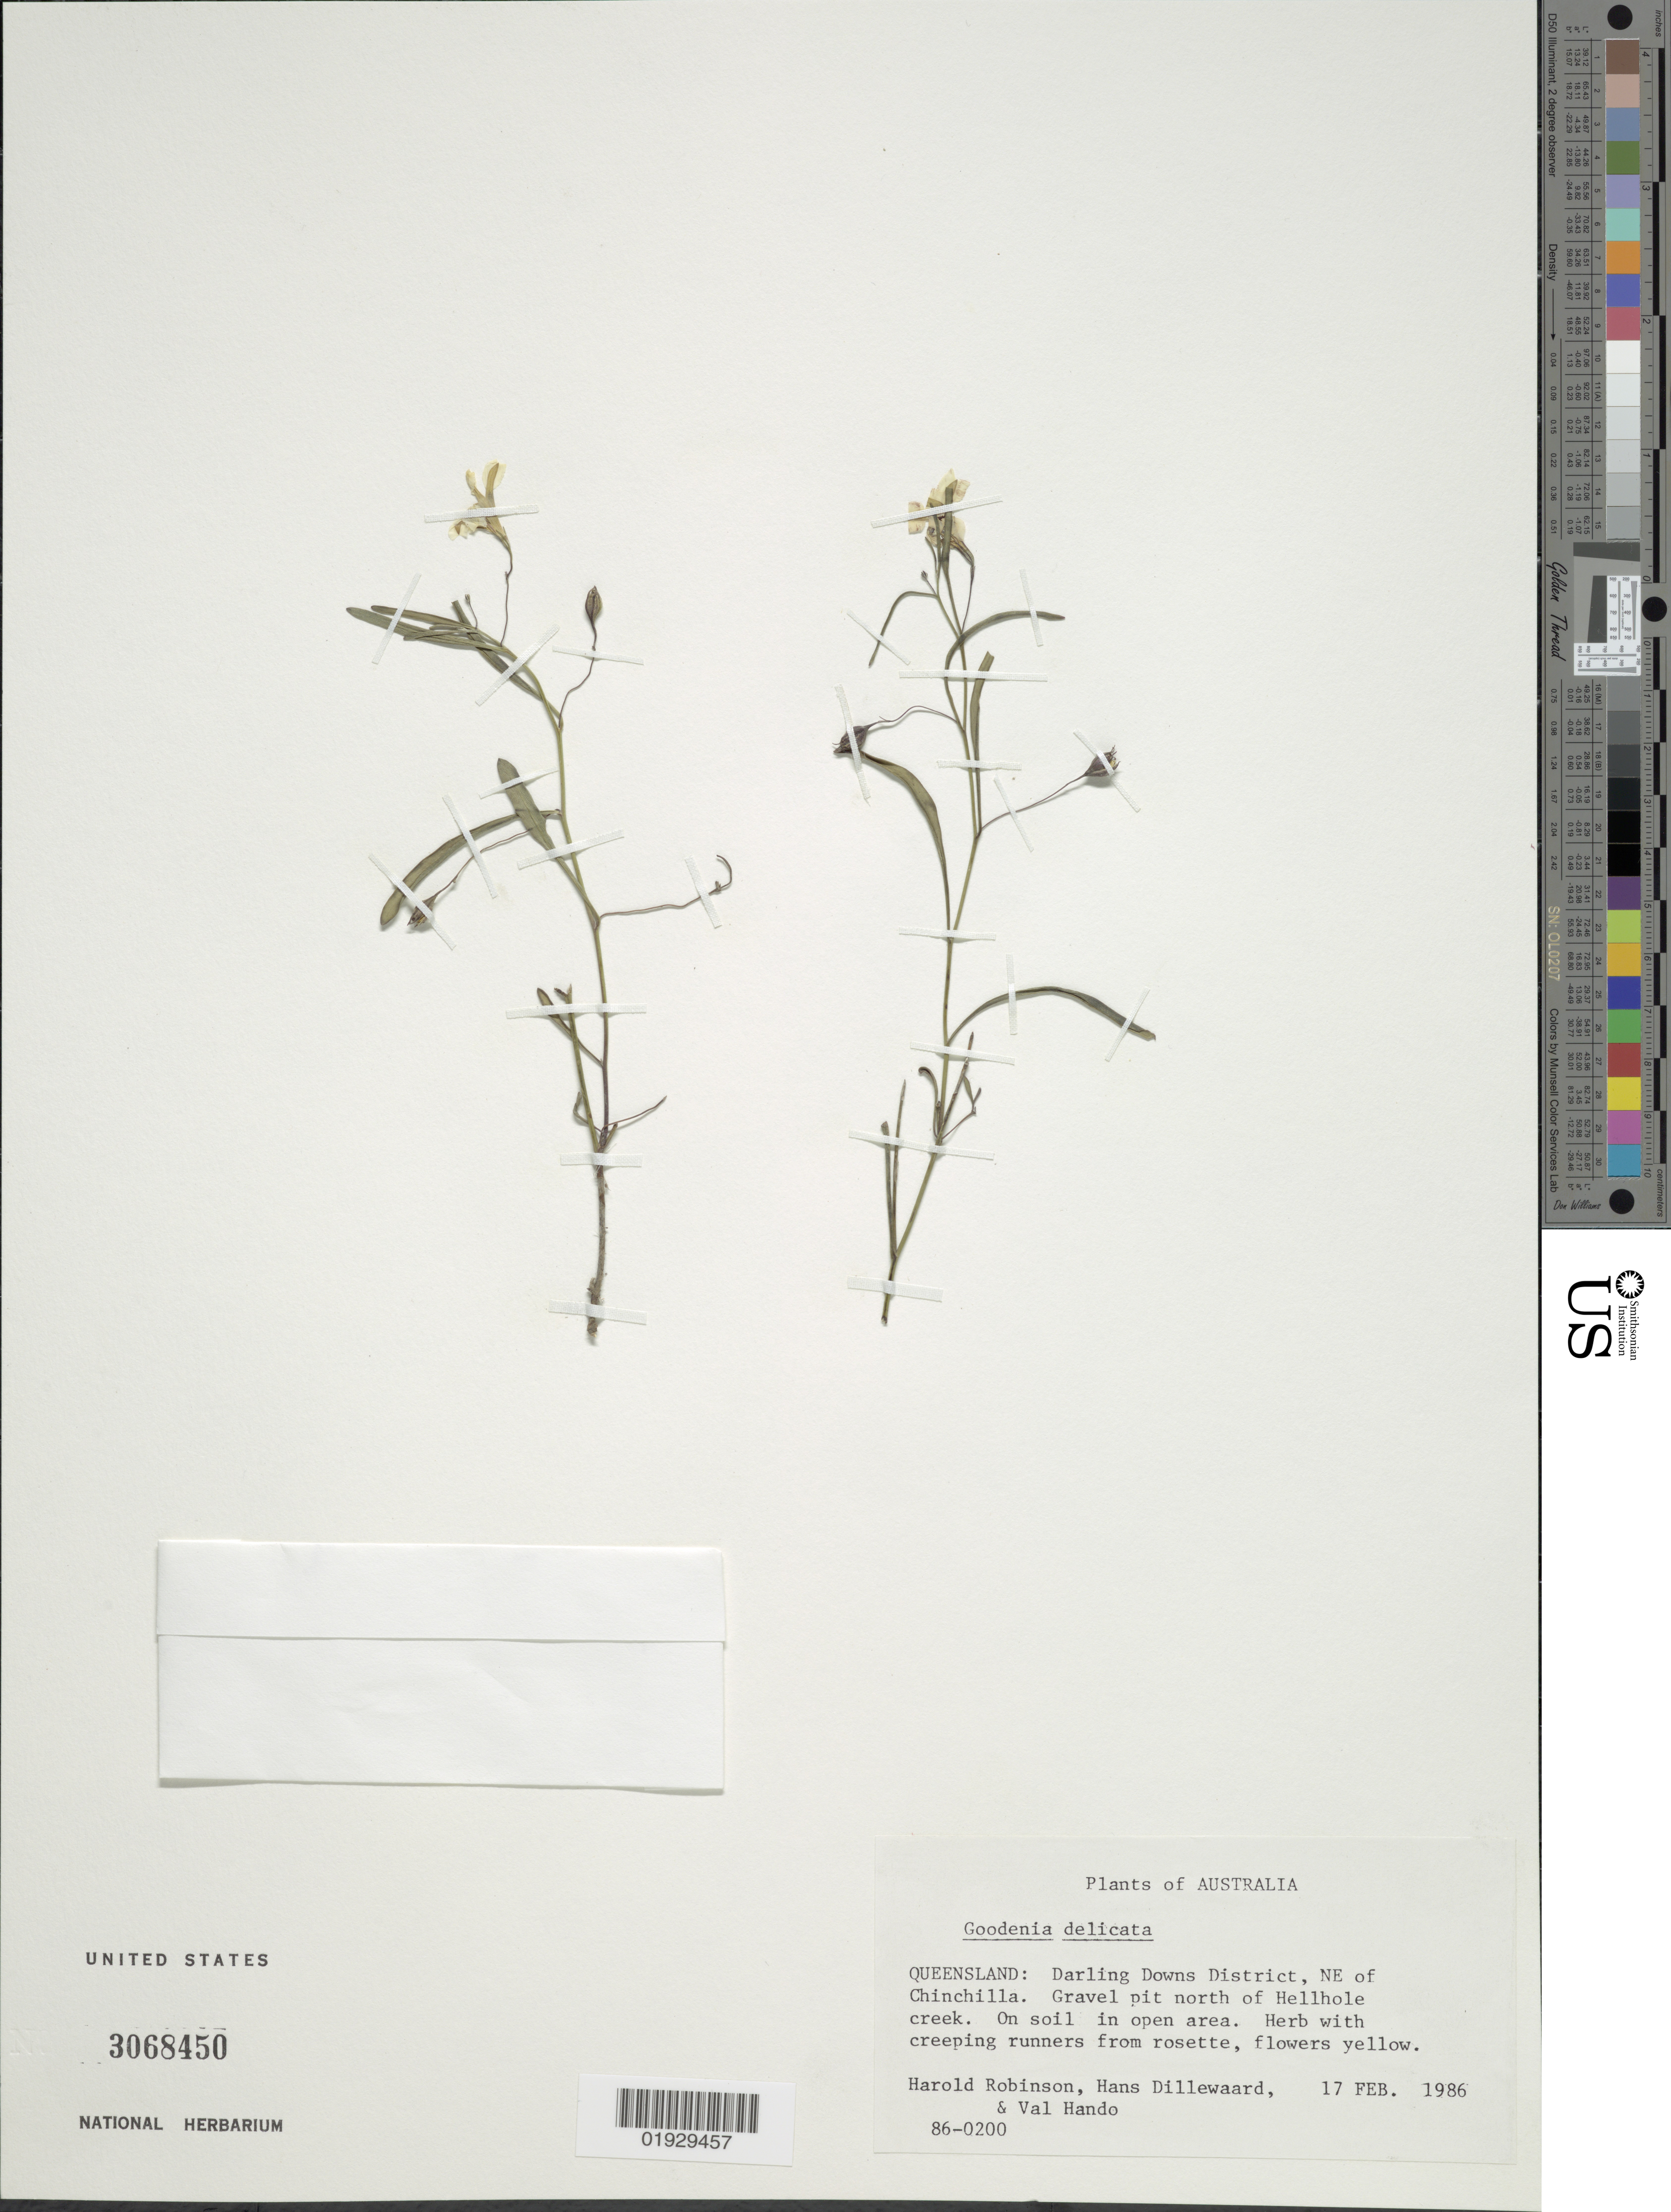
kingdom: Plantae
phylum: Tracheophyta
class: Magnoliopsida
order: Asterales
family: Goodeniaceae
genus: Goodenia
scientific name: Goodenia delicata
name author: Carolin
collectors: H. Robinson, H. Dillewaard & V. Hando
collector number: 86-0200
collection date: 1986-02-17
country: Australia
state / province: Queensland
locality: Darling Downs District, NE of Chinchilla. Gravel pit north of Hellhole creek.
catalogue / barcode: US 3068450